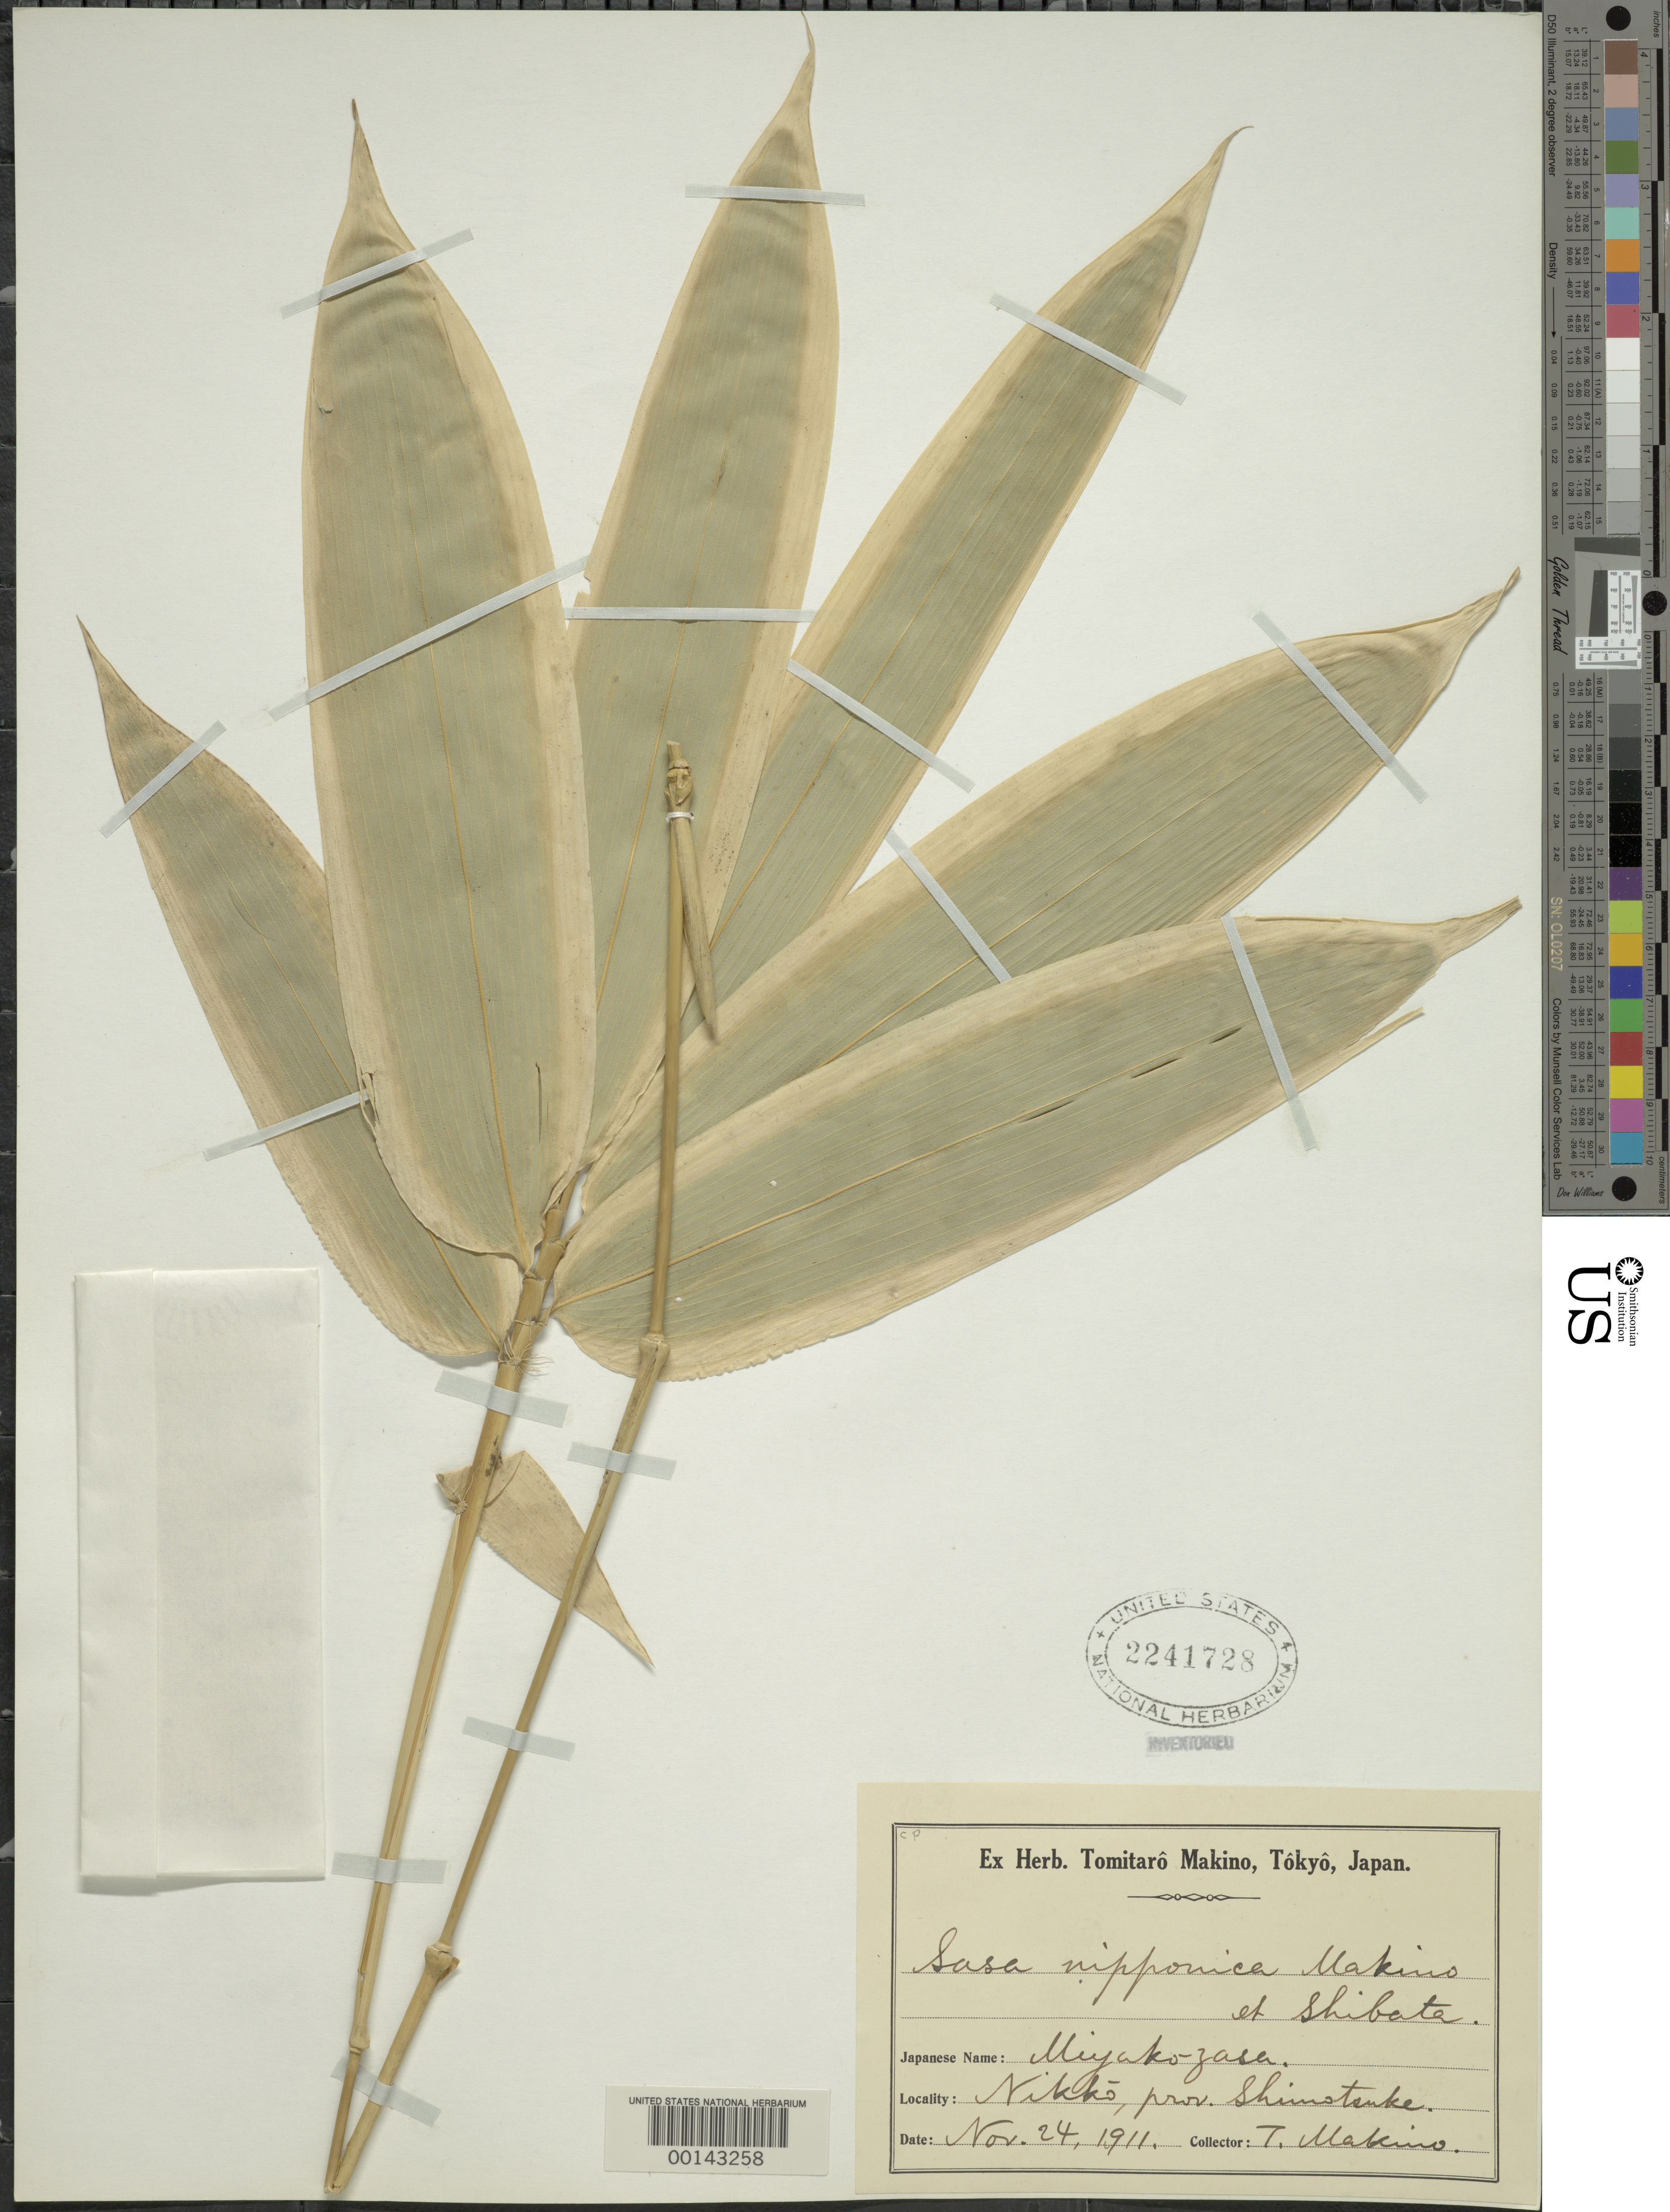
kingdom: Plantae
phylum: Tracheophyta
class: Liliopsida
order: Poales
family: Poaceae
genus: Sasa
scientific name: Sasa nipponica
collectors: T. Makino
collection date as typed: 24 Nov 1911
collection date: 1911-11-24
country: Japan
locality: Shimotsuke, nikko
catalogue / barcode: US 2241728